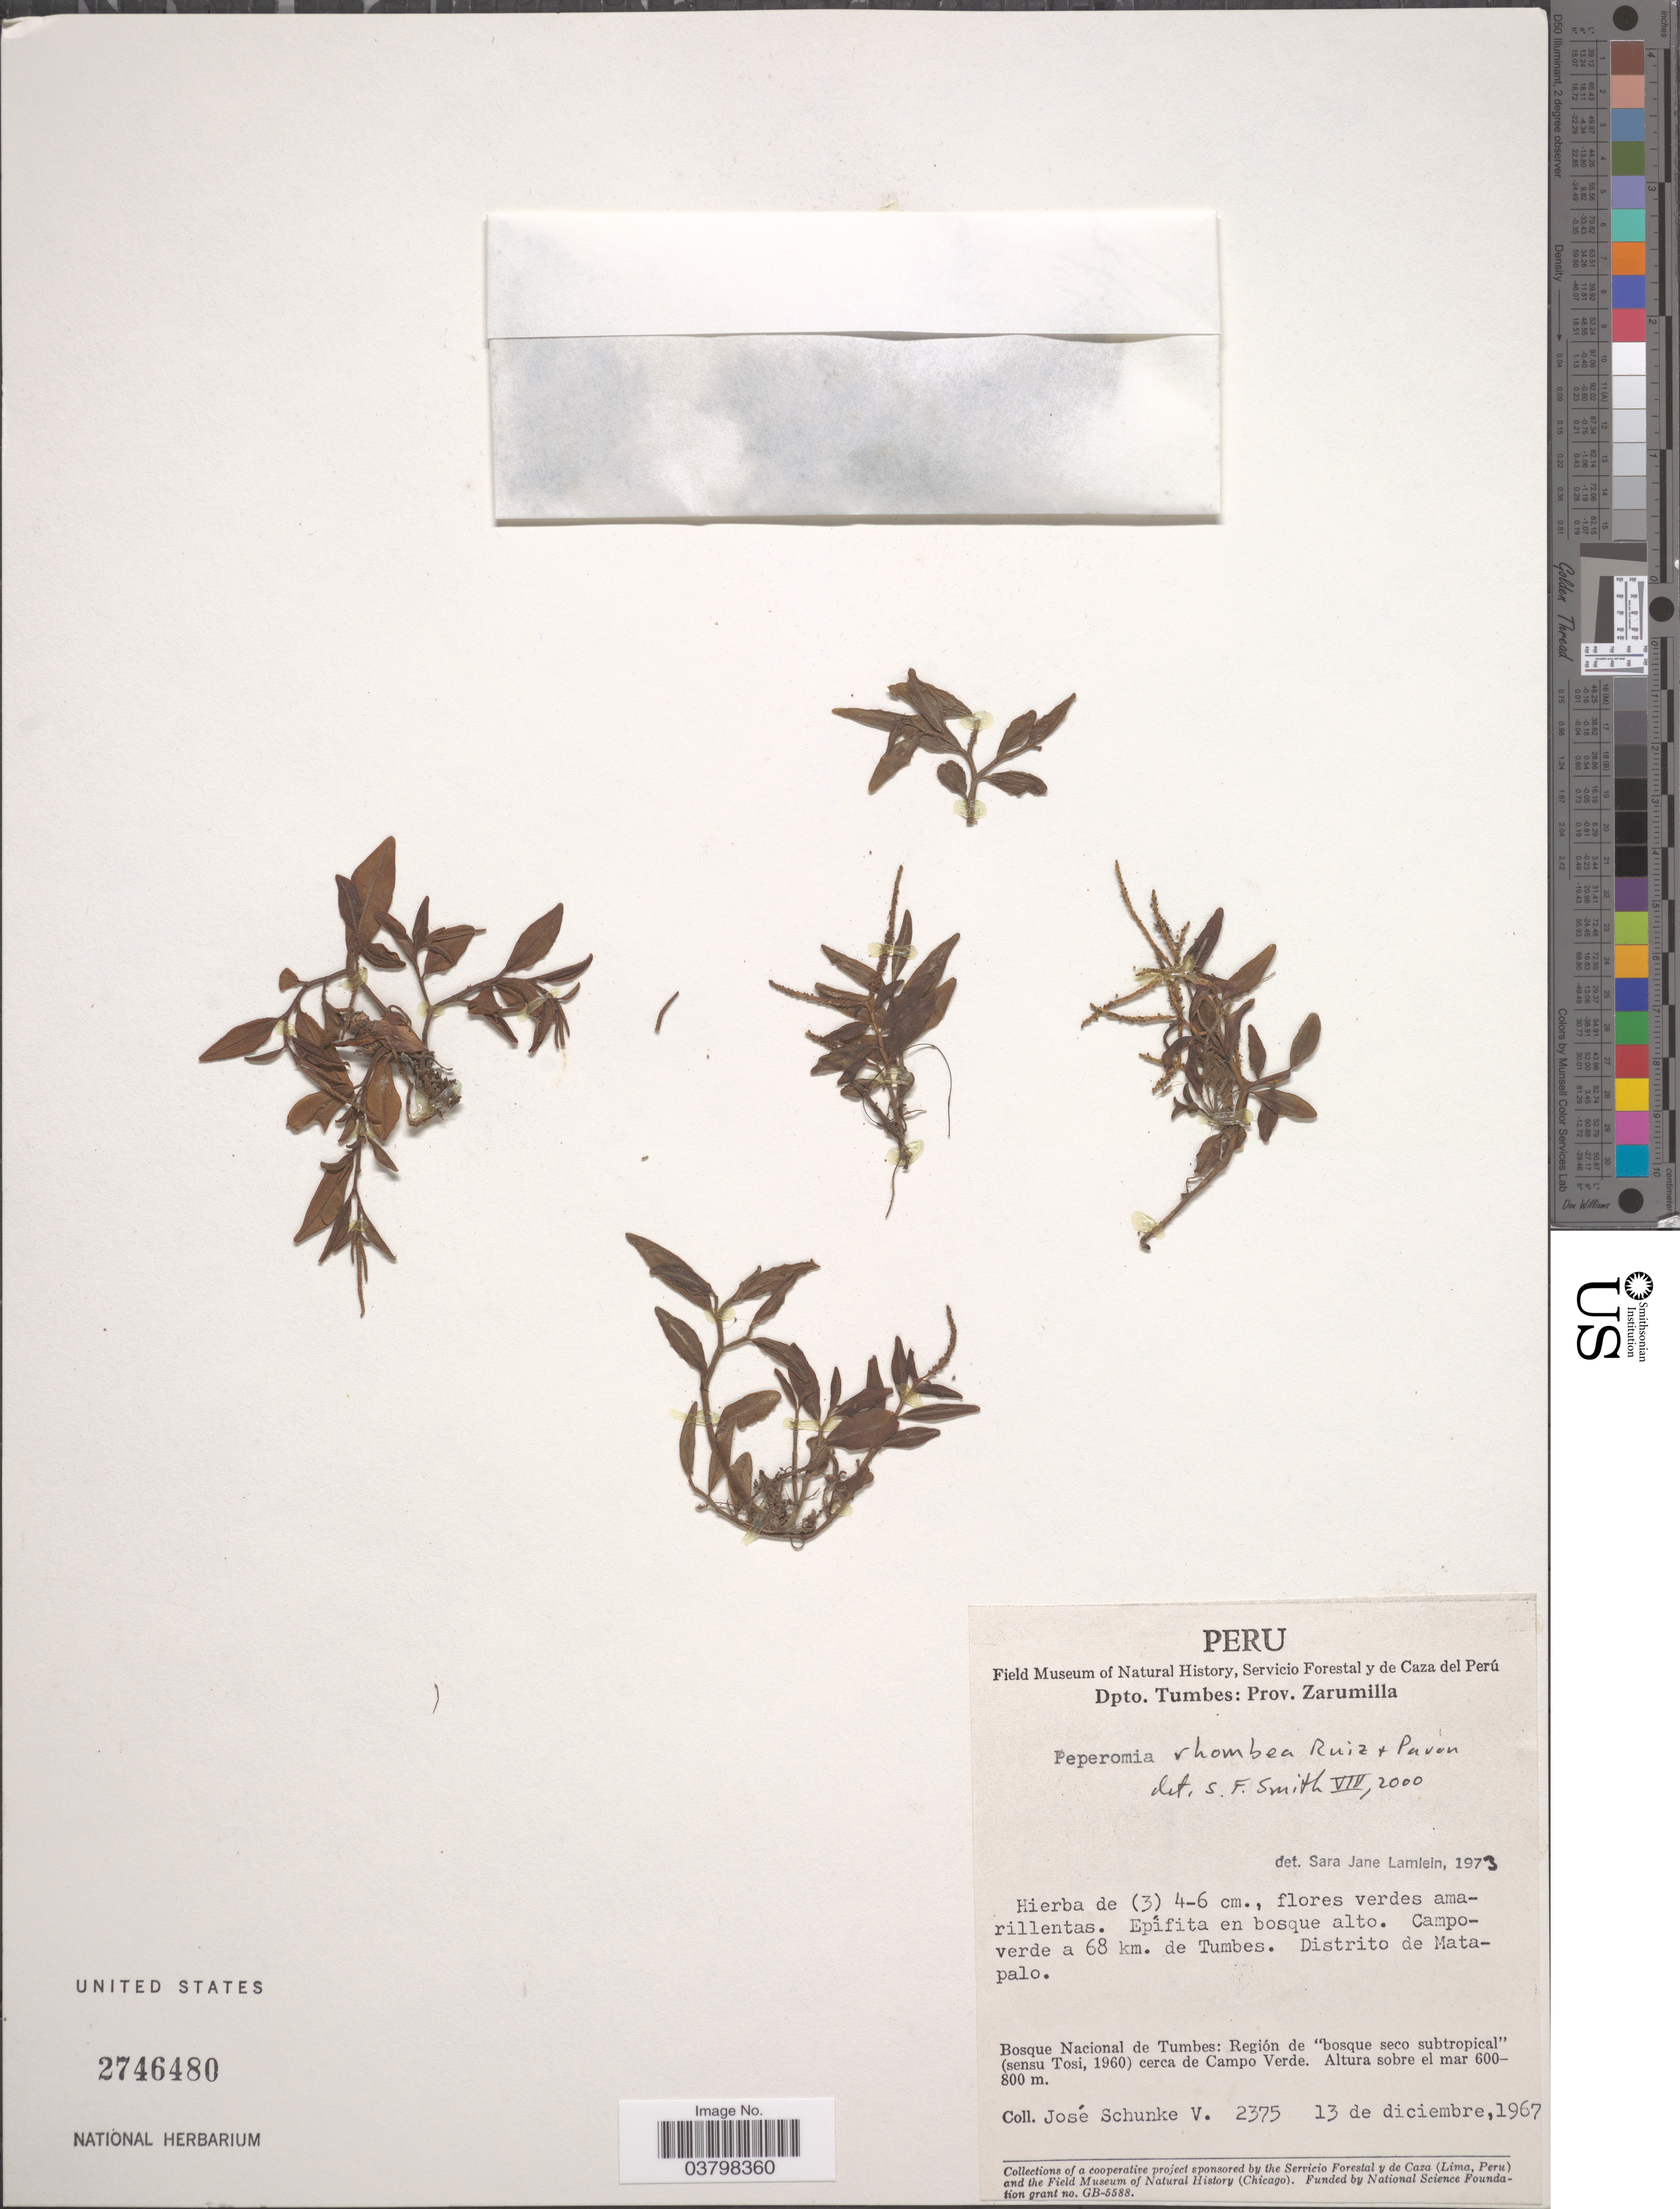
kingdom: Plantae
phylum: Tracheophyta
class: Magnoliopsida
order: Piperales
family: Piperaceae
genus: Peperomia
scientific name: Peperomia rhombea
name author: Ruiz & Pav.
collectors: J. Schunke Vigo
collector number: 2375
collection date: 1967-12-13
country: Peru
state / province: Tumbes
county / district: Zarumilla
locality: Dpto. Tumbes: Prov. Zarumilla. Campoverde a 68 km. de Tumbes. Distrito de Matapalo. Bosque Nacional de Tumbes: Región de "bosque seco subtropical" (sensu Tosi, 1960) cerca de Campo Verde.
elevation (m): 600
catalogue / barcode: US 2746480